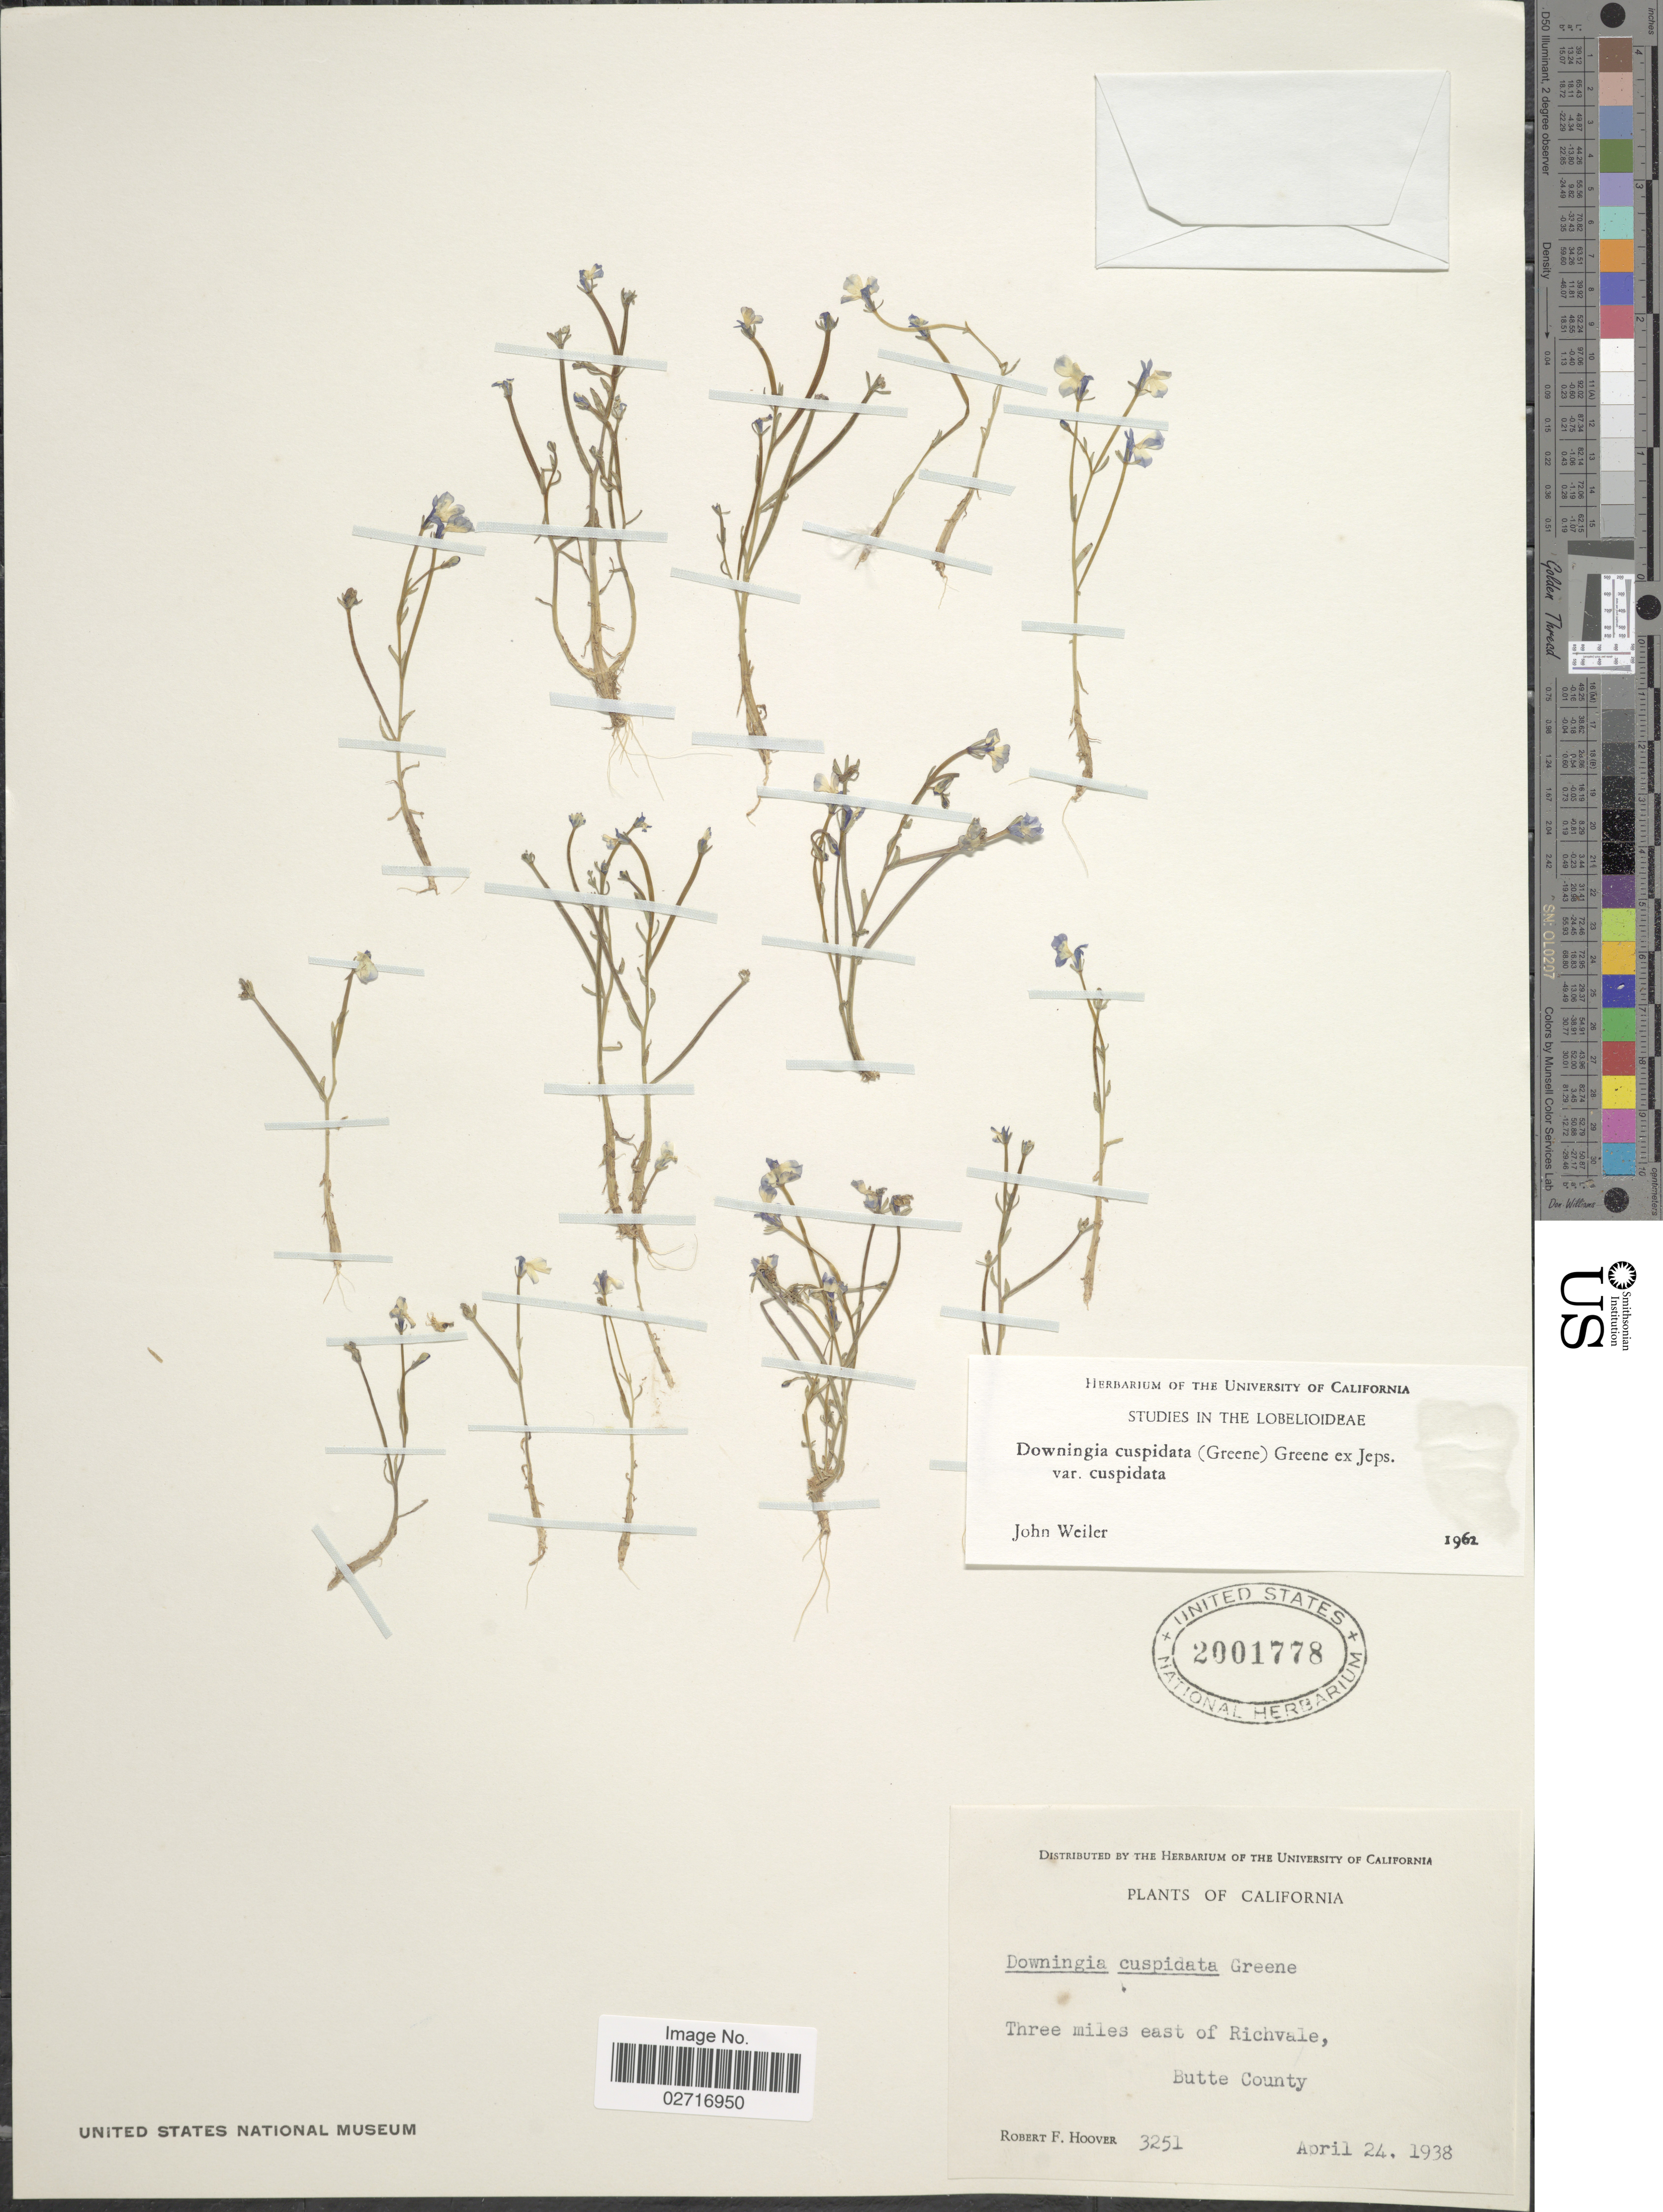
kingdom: Plantae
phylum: Tracheophyta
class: Magnoliopsida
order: Asterales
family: Campanulaceae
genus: Downingia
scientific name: Downingia cuspidata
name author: (Greene) Rattan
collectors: R. F. Hoover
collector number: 3251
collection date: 1938-04-24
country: United States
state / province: California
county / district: Butte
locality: Three miles east of Richvale, Butte County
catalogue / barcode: US 2001778